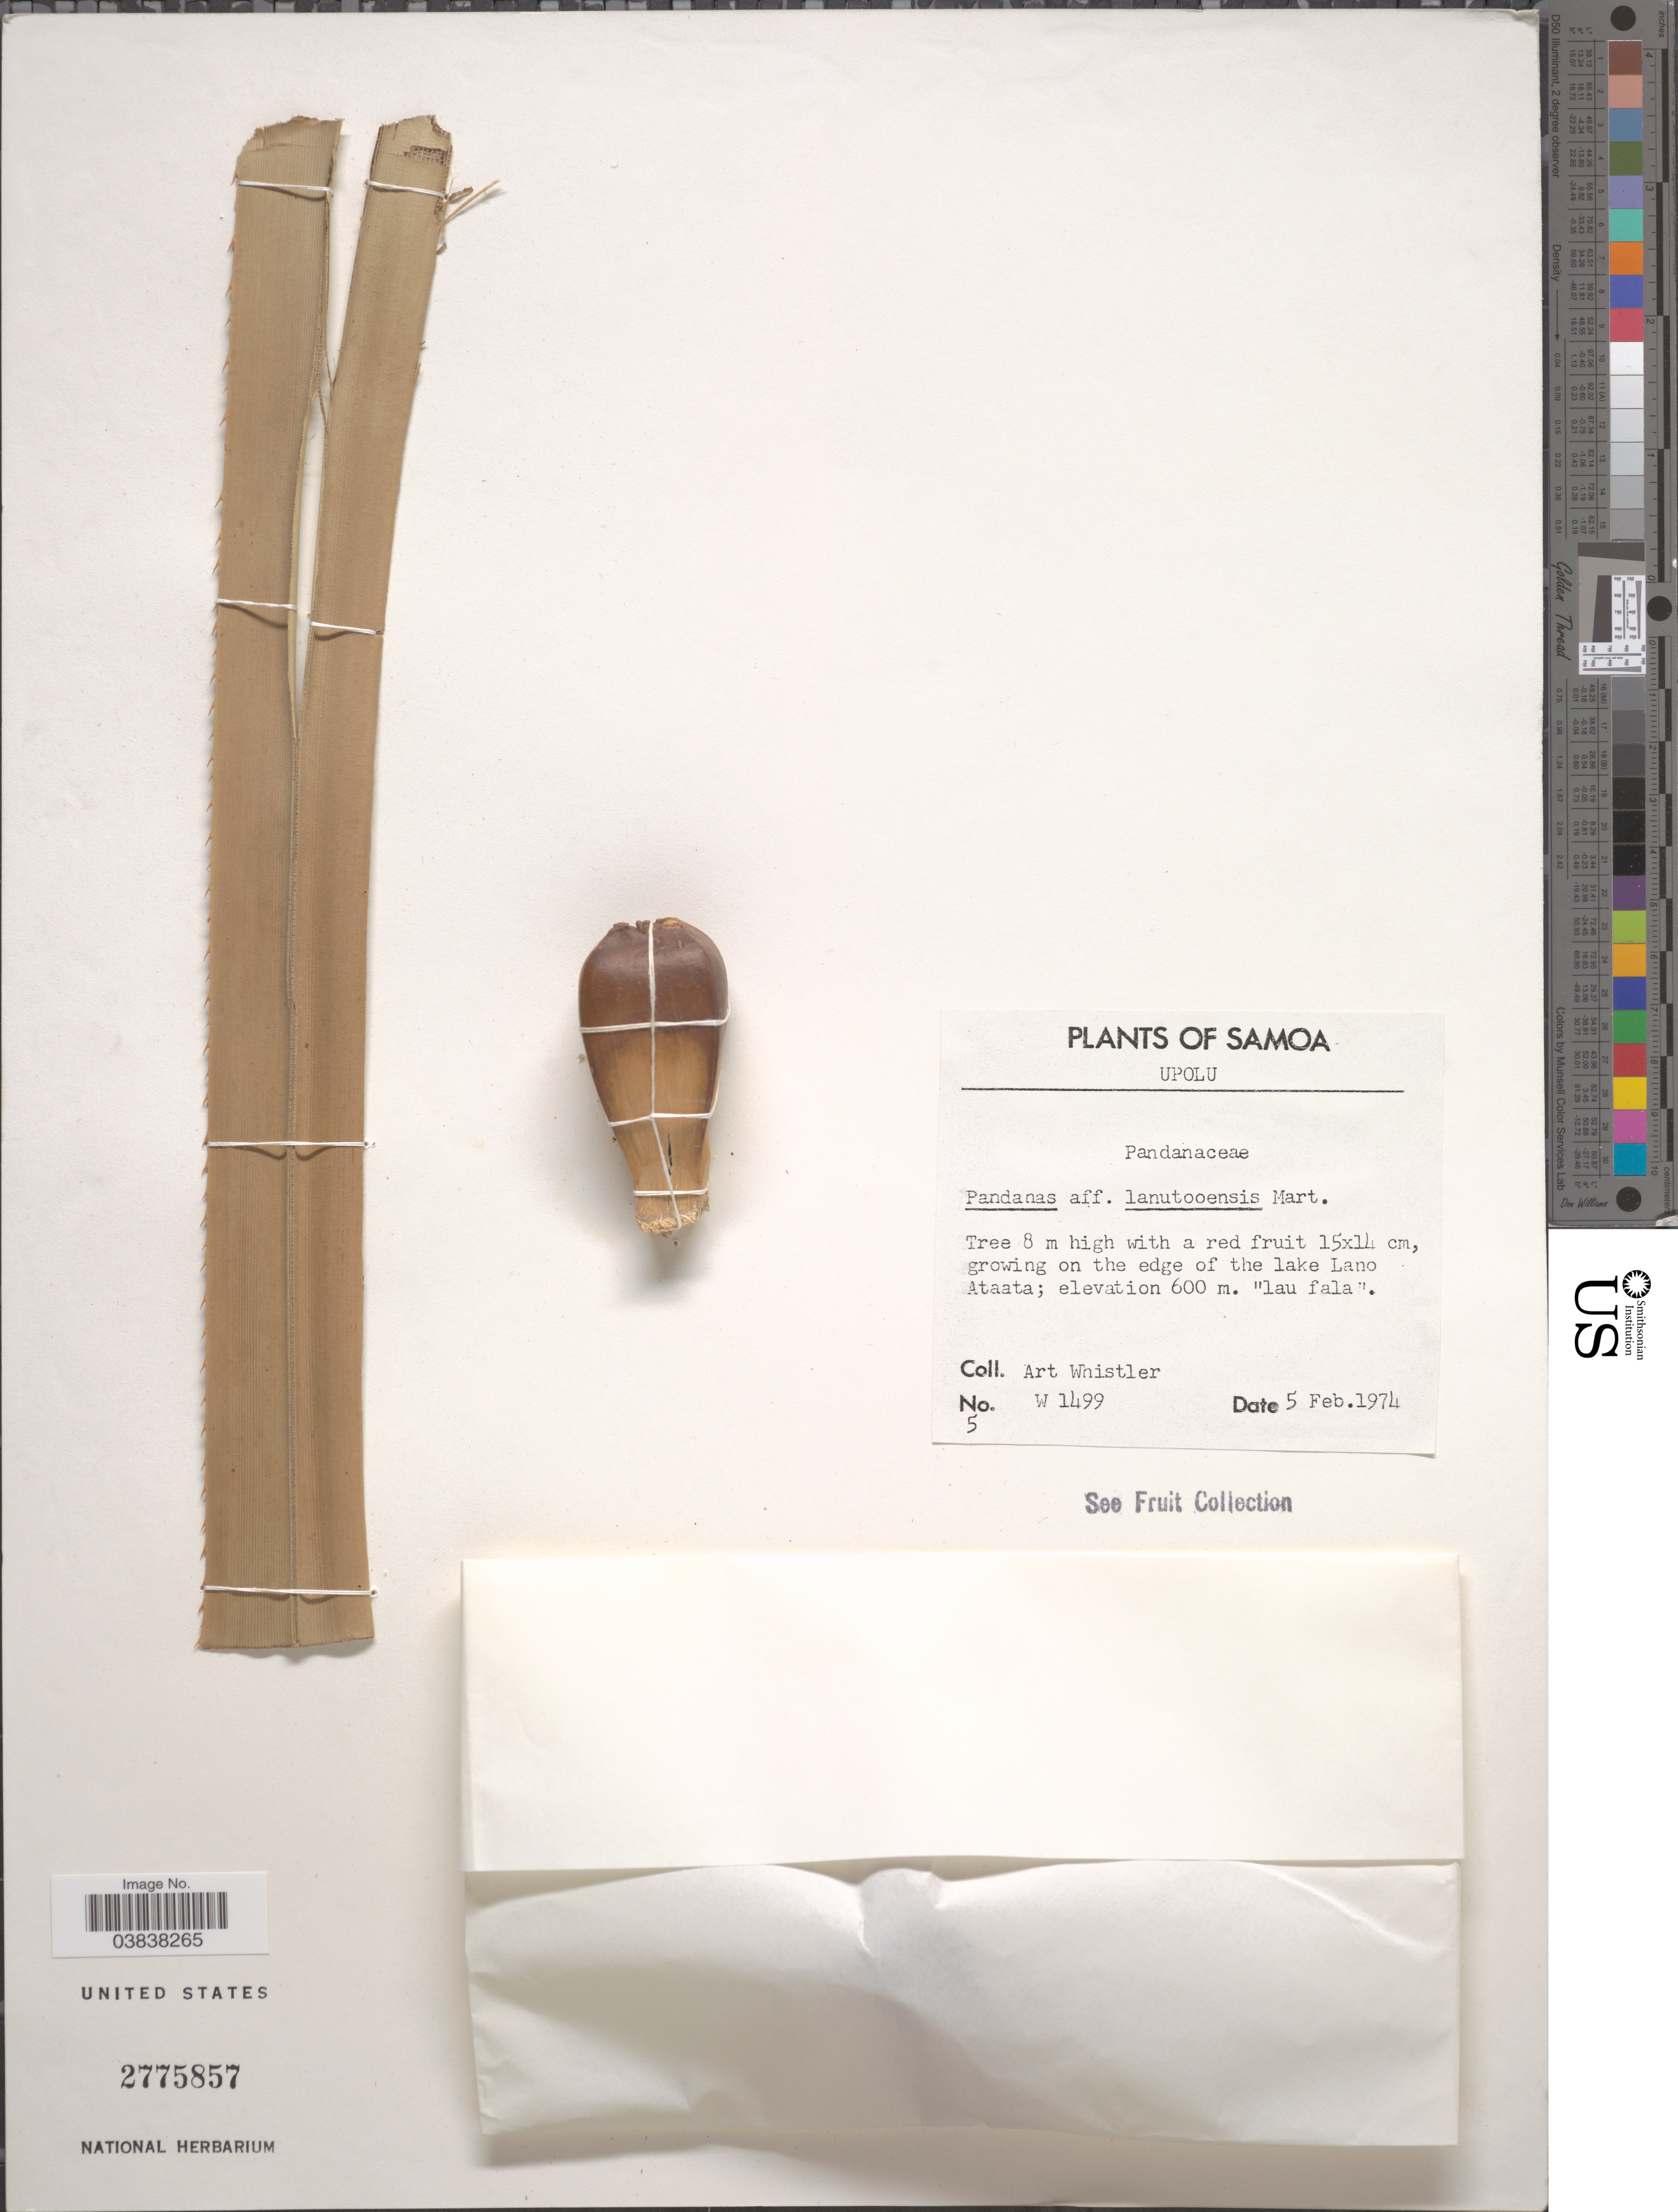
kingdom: Plantae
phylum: Tracheophyta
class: Liliopsida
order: Pandanales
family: Pandanaceae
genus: Pandanus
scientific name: Pandanus lanutooensis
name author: Martelli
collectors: A. Whistler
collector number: W1499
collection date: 1974-02-05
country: Samoa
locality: Upolu. On the edge of the lake Lano Ataata.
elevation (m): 600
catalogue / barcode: US 2775857